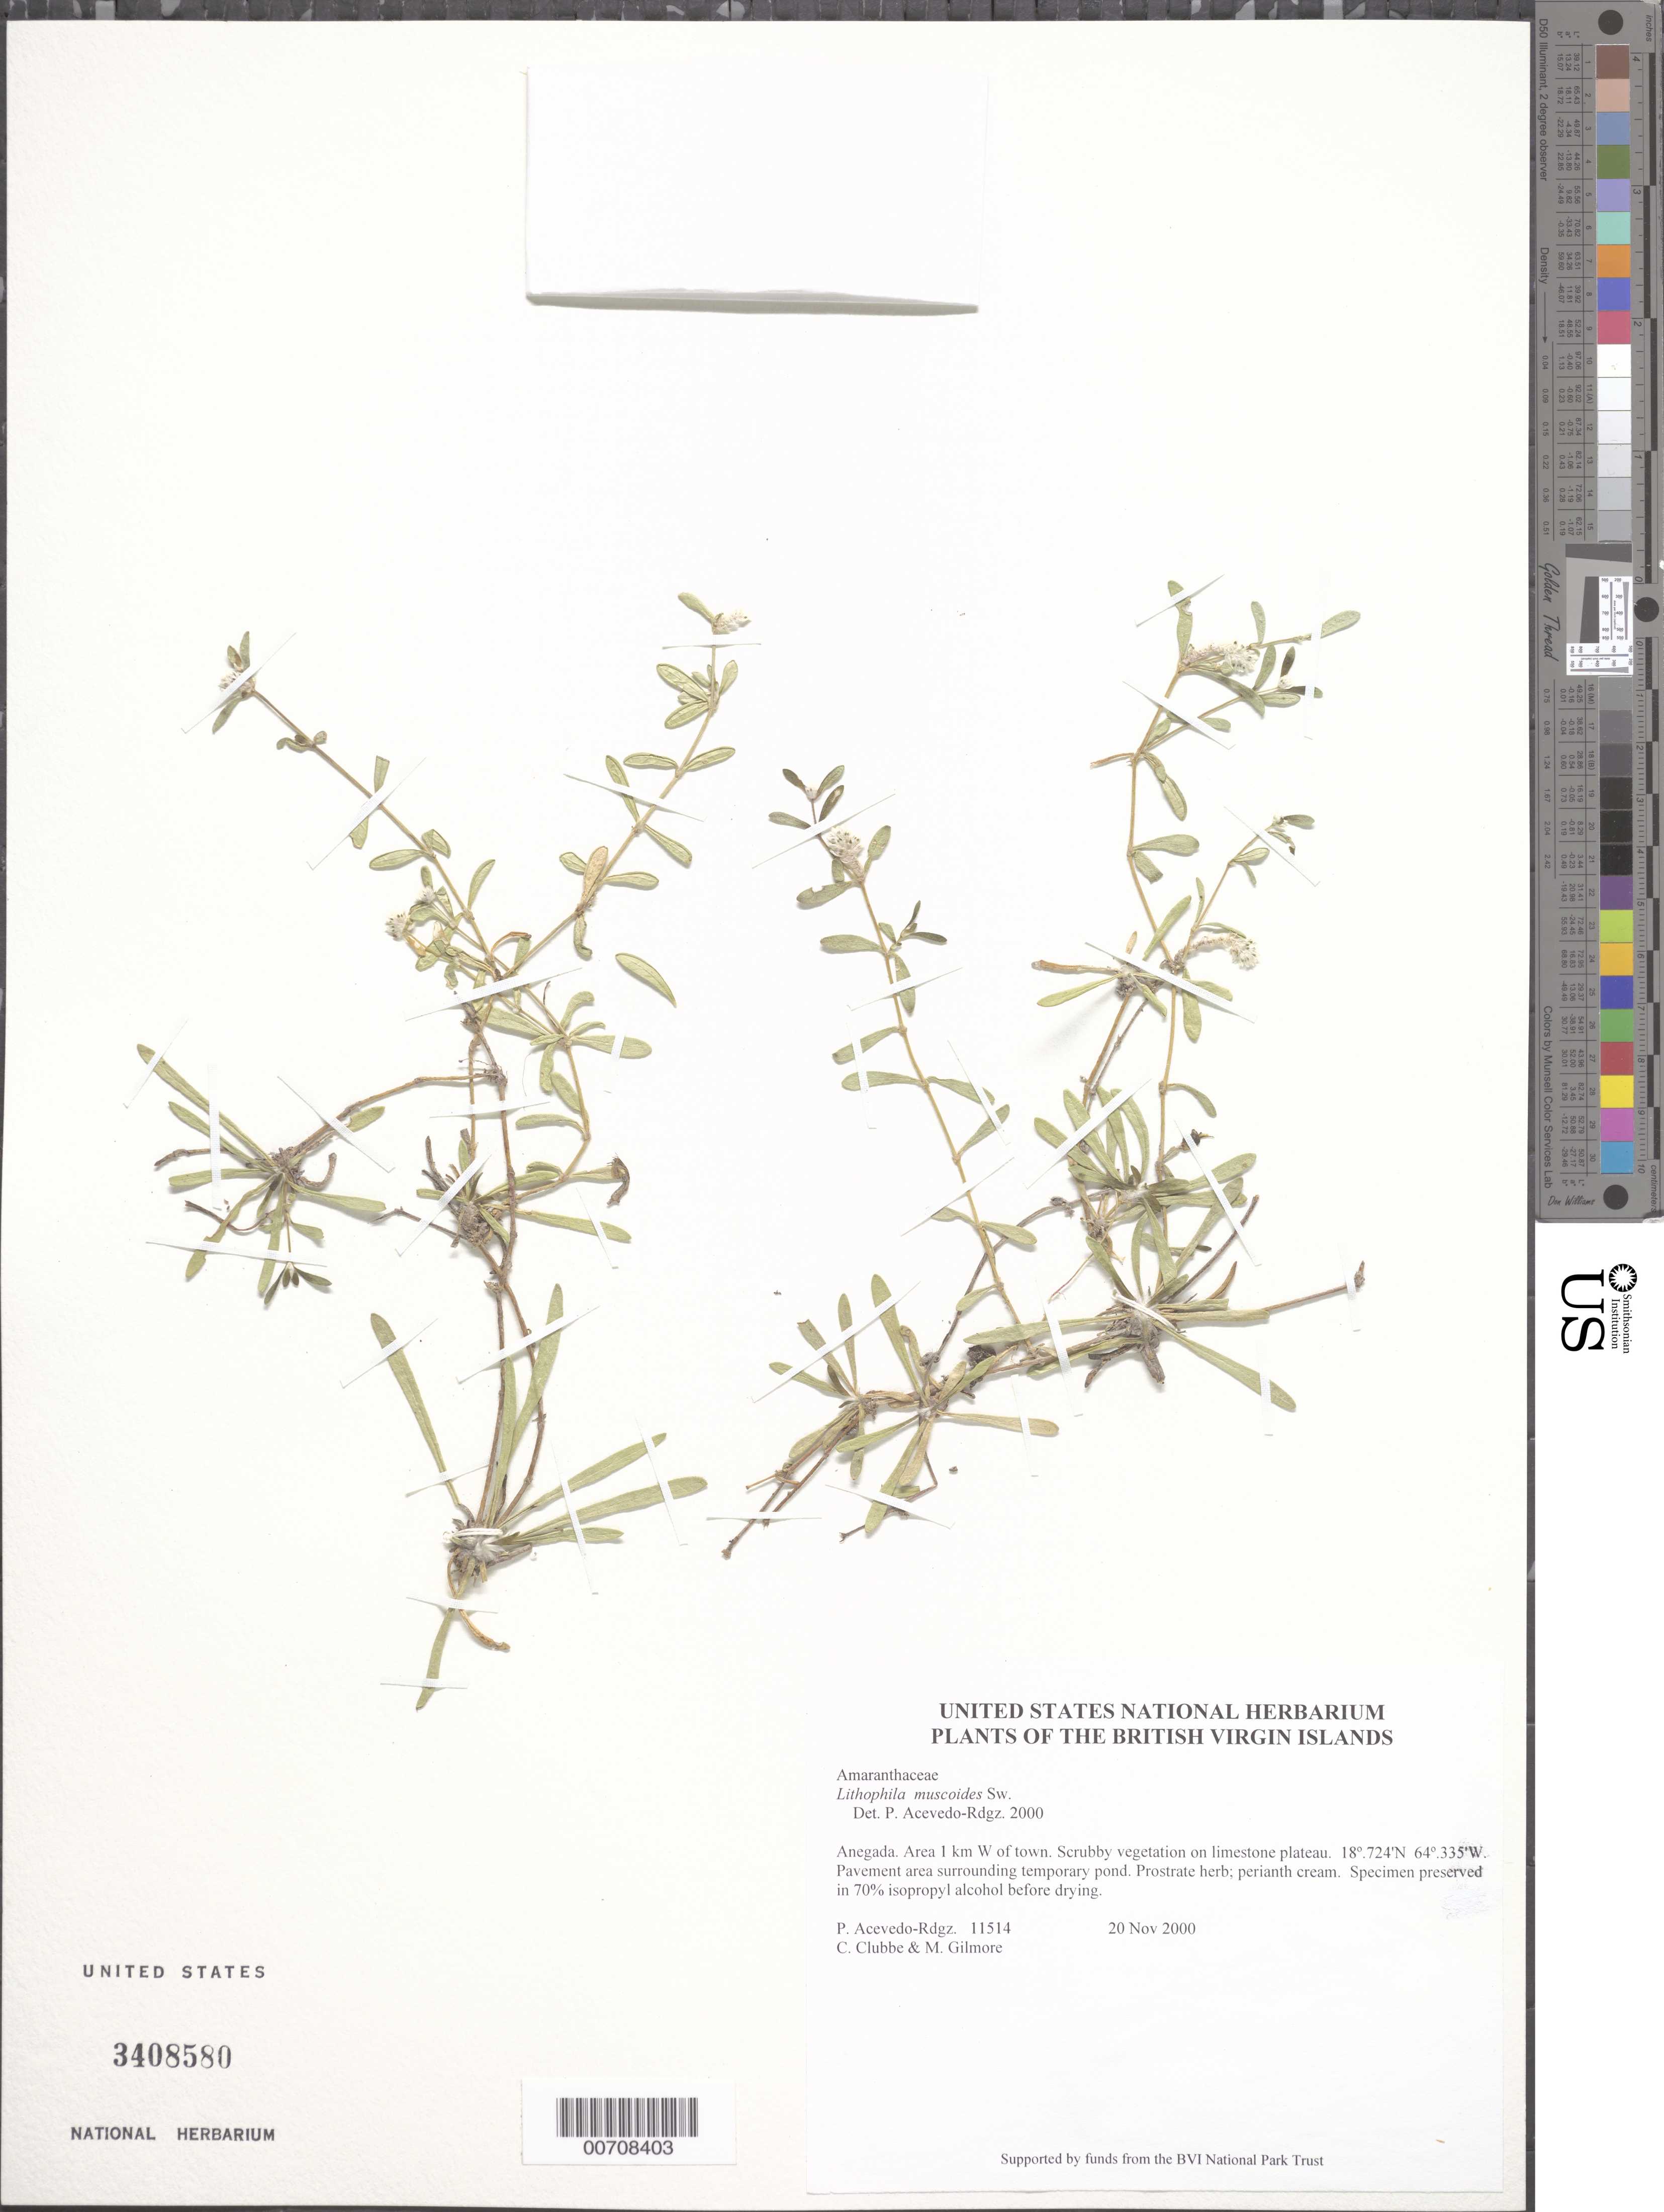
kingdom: Plantae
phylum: Tracheophyta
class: Magnoliopsida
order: Caryophyllales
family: Amaranthaceae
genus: Gomphrena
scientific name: Gomphrena muscoides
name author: (Sw.) T. Ortuño & Borsch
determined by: Strong, Mark T., (BOT), Smithsonian Institution - National Museum of Natural History (UNITED STATES)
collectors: P. Acevedo-Rodr., C. Clubbe & M. Gilmore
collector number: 11514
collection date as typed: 20 Nov 2000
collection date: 2000-11-20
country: British Virgin Islands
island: Anegada I.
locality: Area 1 km W of town. Scrubby vegetation on limestone plateau.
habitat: Pavement area surrounding temporary pond.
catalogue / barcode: US 3408580